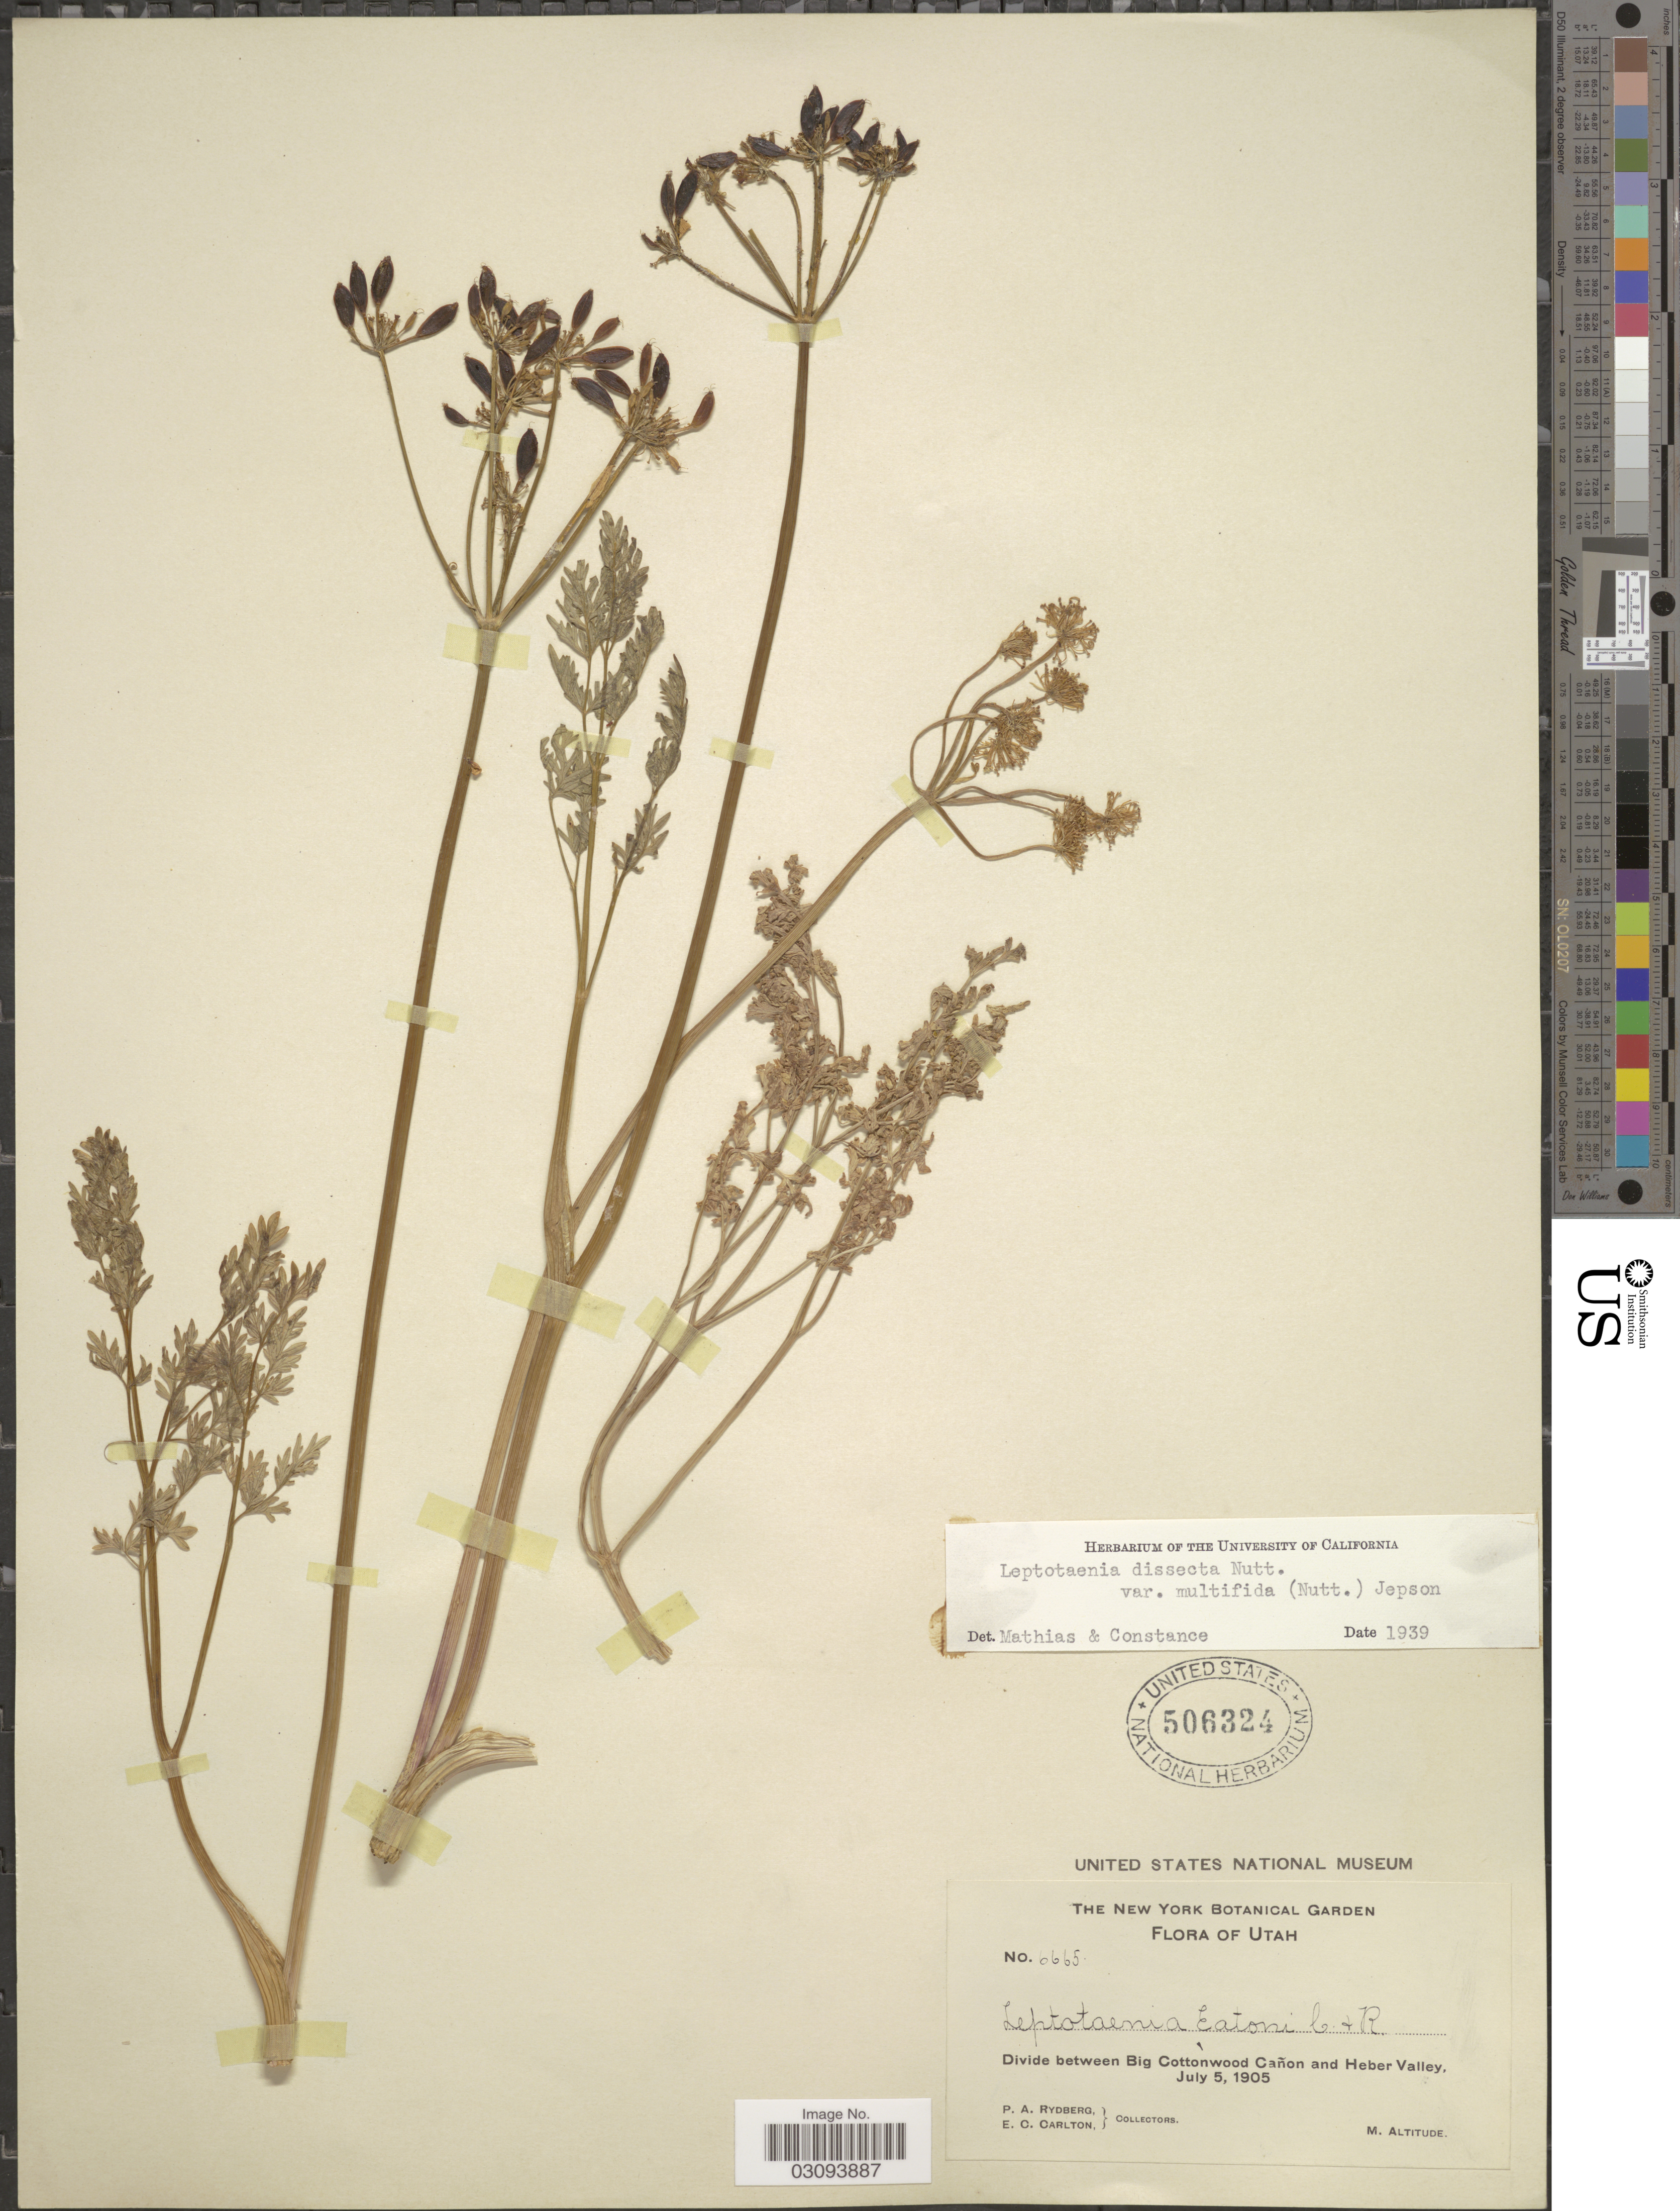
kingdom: Plantae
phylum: Tracheophyta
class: Magnoliopsida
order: Apiales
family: Apiaceae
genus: Lomatium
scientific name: Lomatium dissectum var. multifidum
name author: (Nutt.) Mathias & Constance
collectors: P. A. Rydberg & E. Carlton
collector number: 6665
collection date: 1905-07-05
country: United States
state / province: Utah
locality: Divide between Big Cottonwood Cañon and Heber Valley.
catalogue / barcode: US 506324